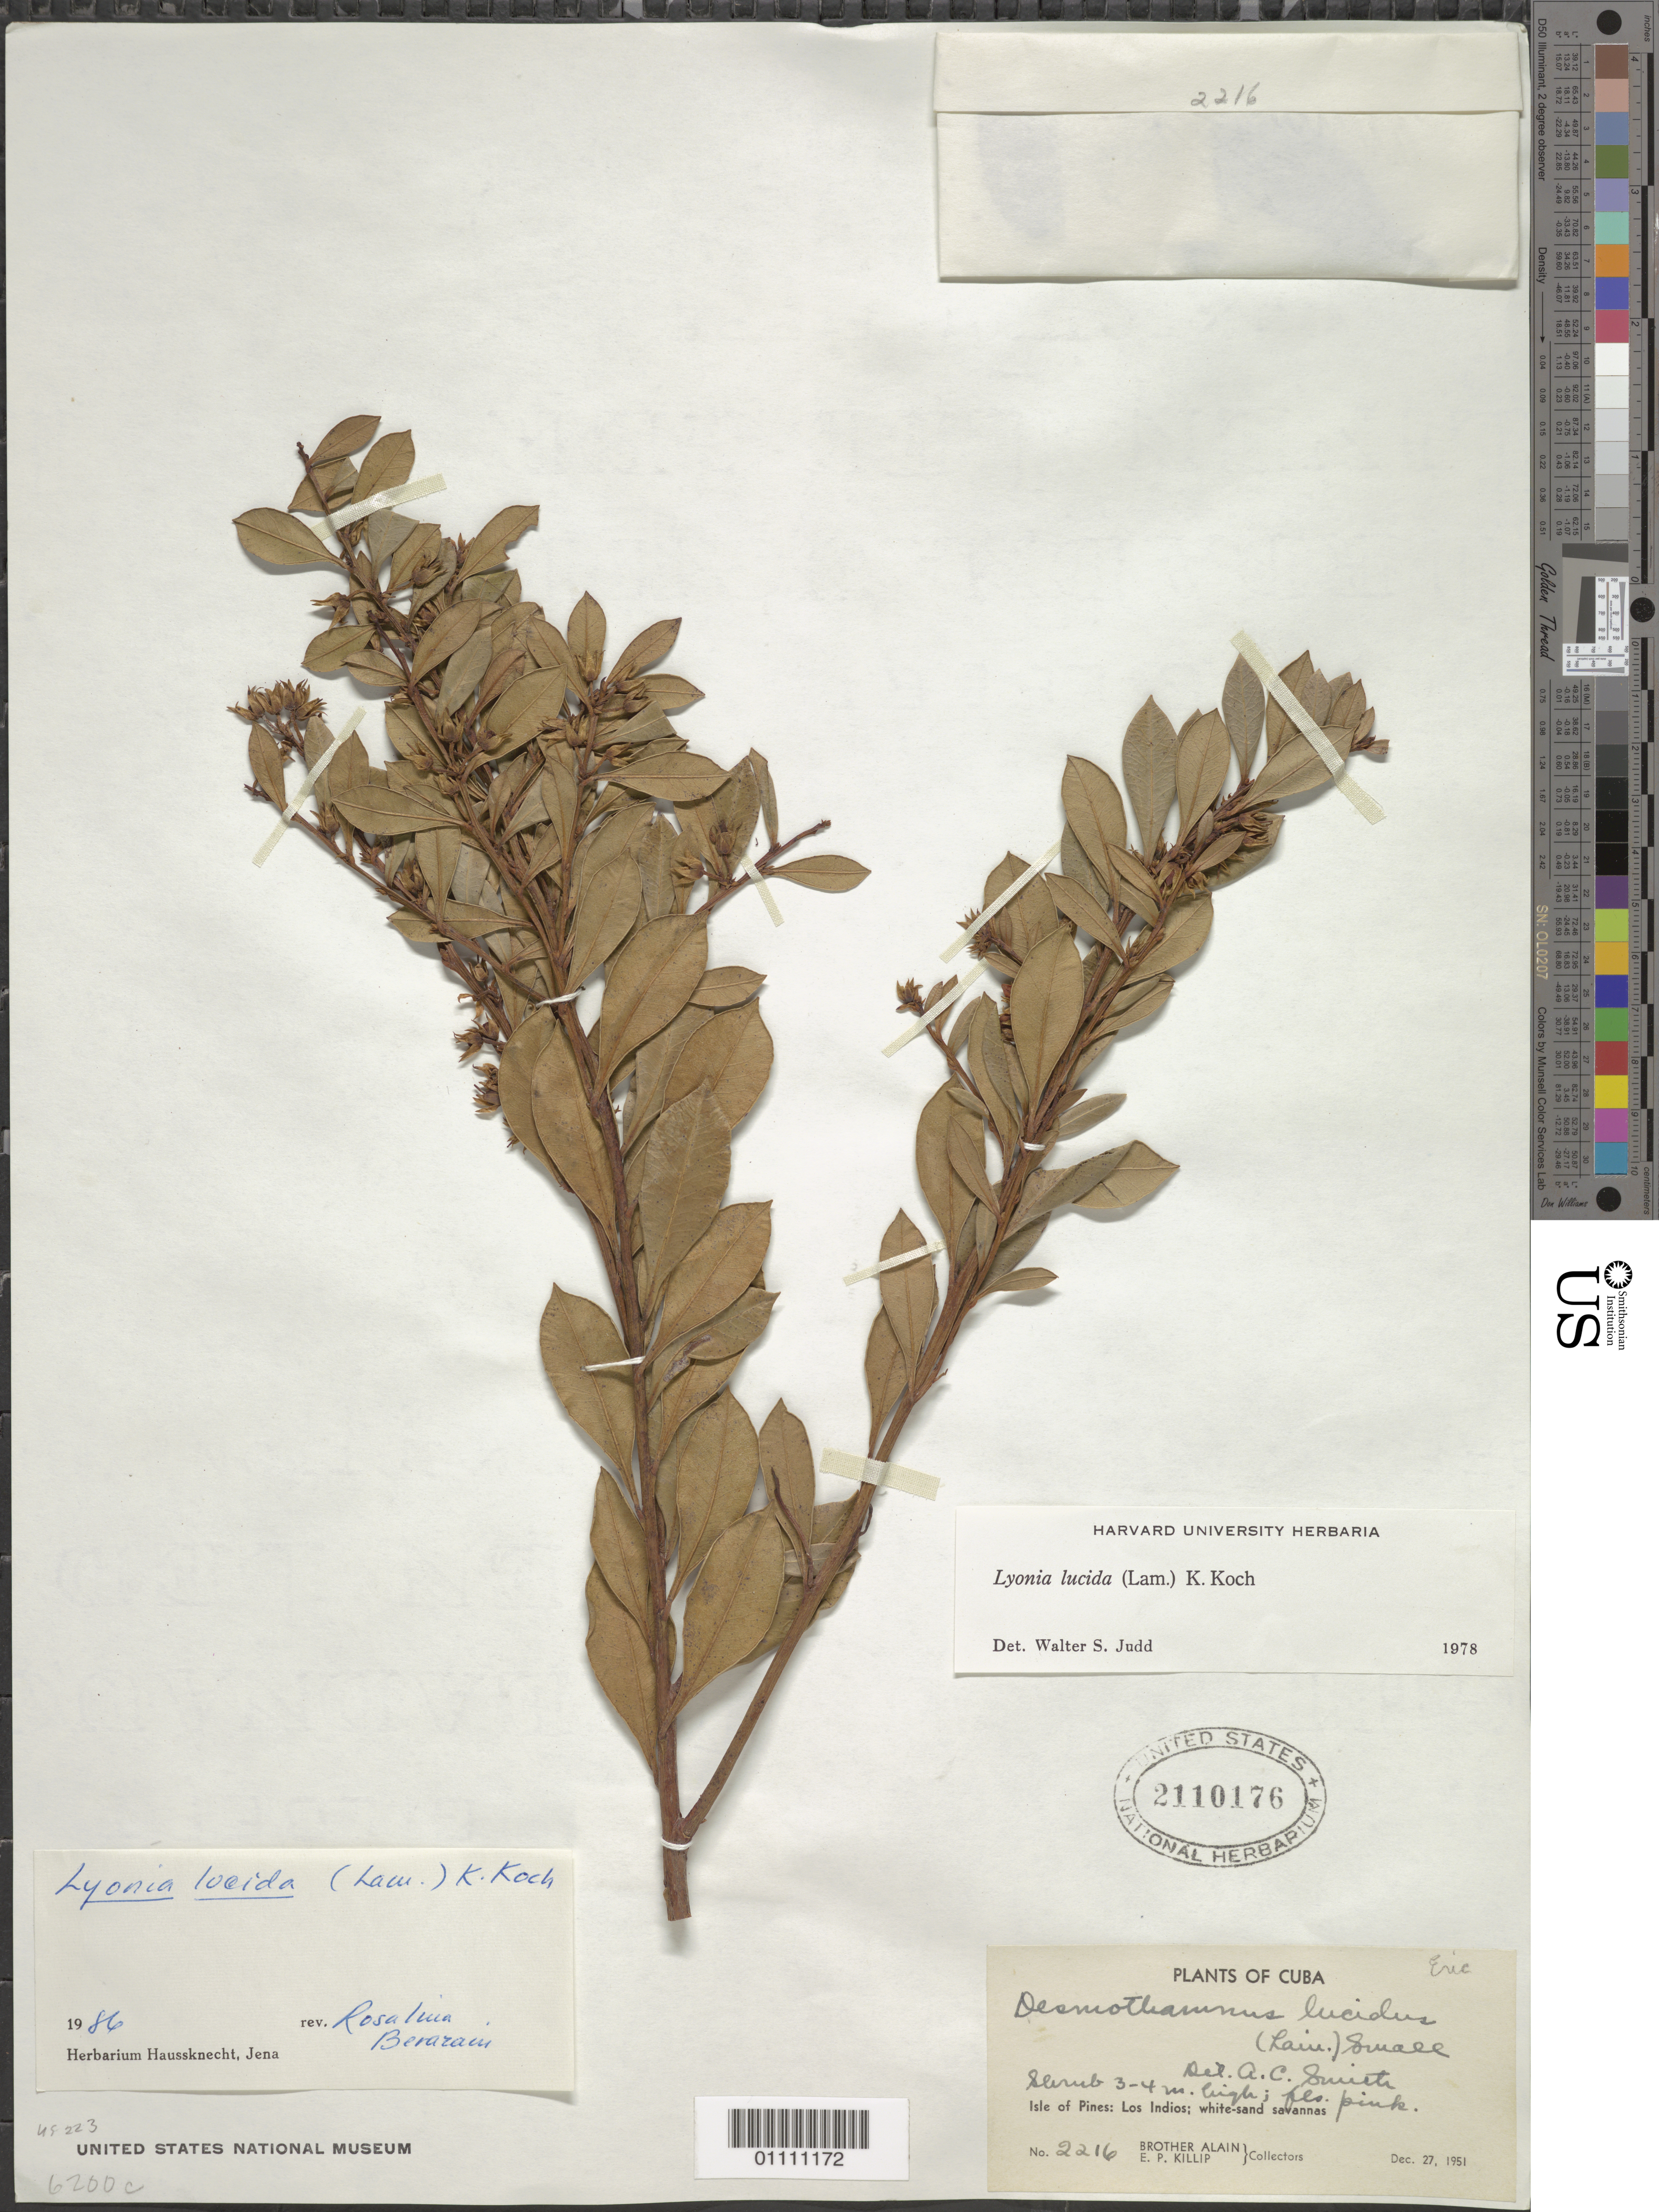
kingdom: Plantae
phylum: Tracheophyta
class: Magnoliopsida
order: Ericales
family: Ericaceae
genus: Lyonia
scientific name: Lyonia lucida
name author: K. Koch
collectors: A. H. Liogier & E. P. Killip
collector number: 2216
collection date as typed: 27 Dec 1951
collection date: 1951-12-27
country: Cuba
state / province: Isla de La Juventud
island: Isla de la Juventud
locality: Los Indios; white-sand savannas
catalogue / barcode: US 2110176